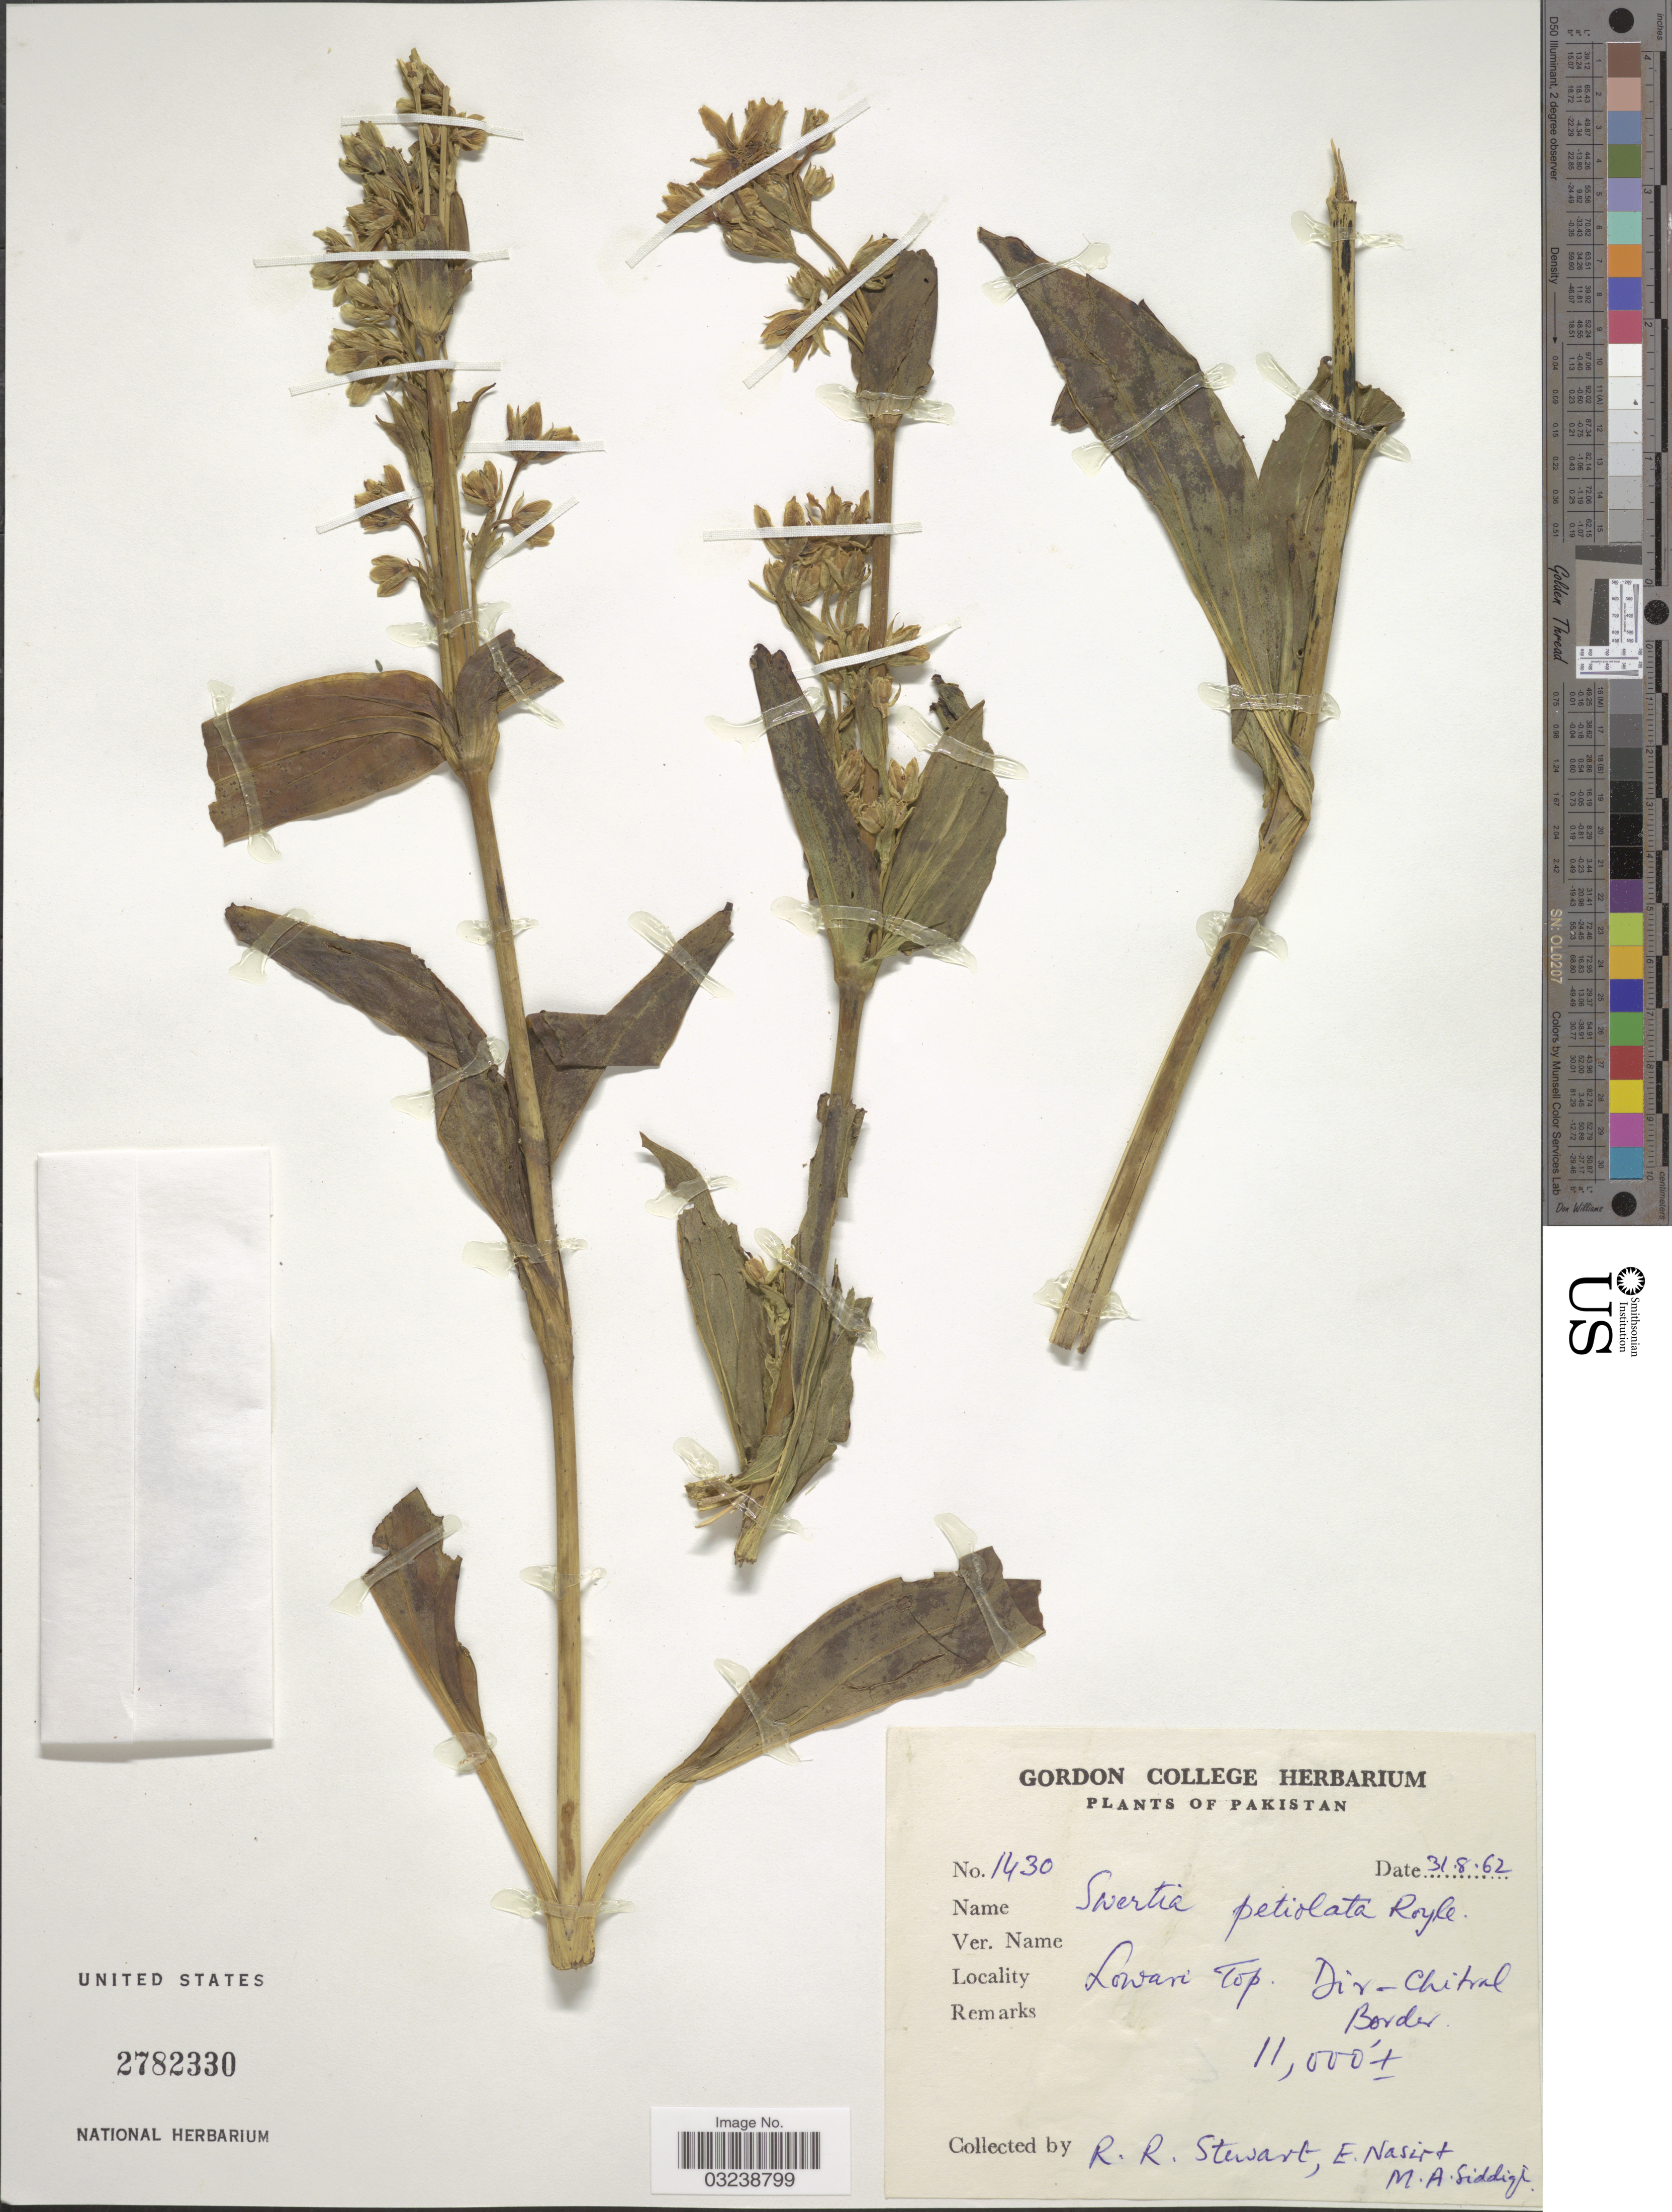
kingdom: Plantae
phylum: Tracheophyta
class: Magnoliopsida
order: Gentianales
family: Gentianaceae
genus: Swertia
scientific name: Swertia petiolata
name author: D. Don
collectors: R. Stewart, E. Nasir & M. Siddiqi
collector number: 1430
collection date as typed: Transcribed d/m/y: 31/8/62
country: Pakistan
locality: Lowari Top. Dir-Chitral Border.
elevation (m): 3353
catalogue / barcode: US 2782330